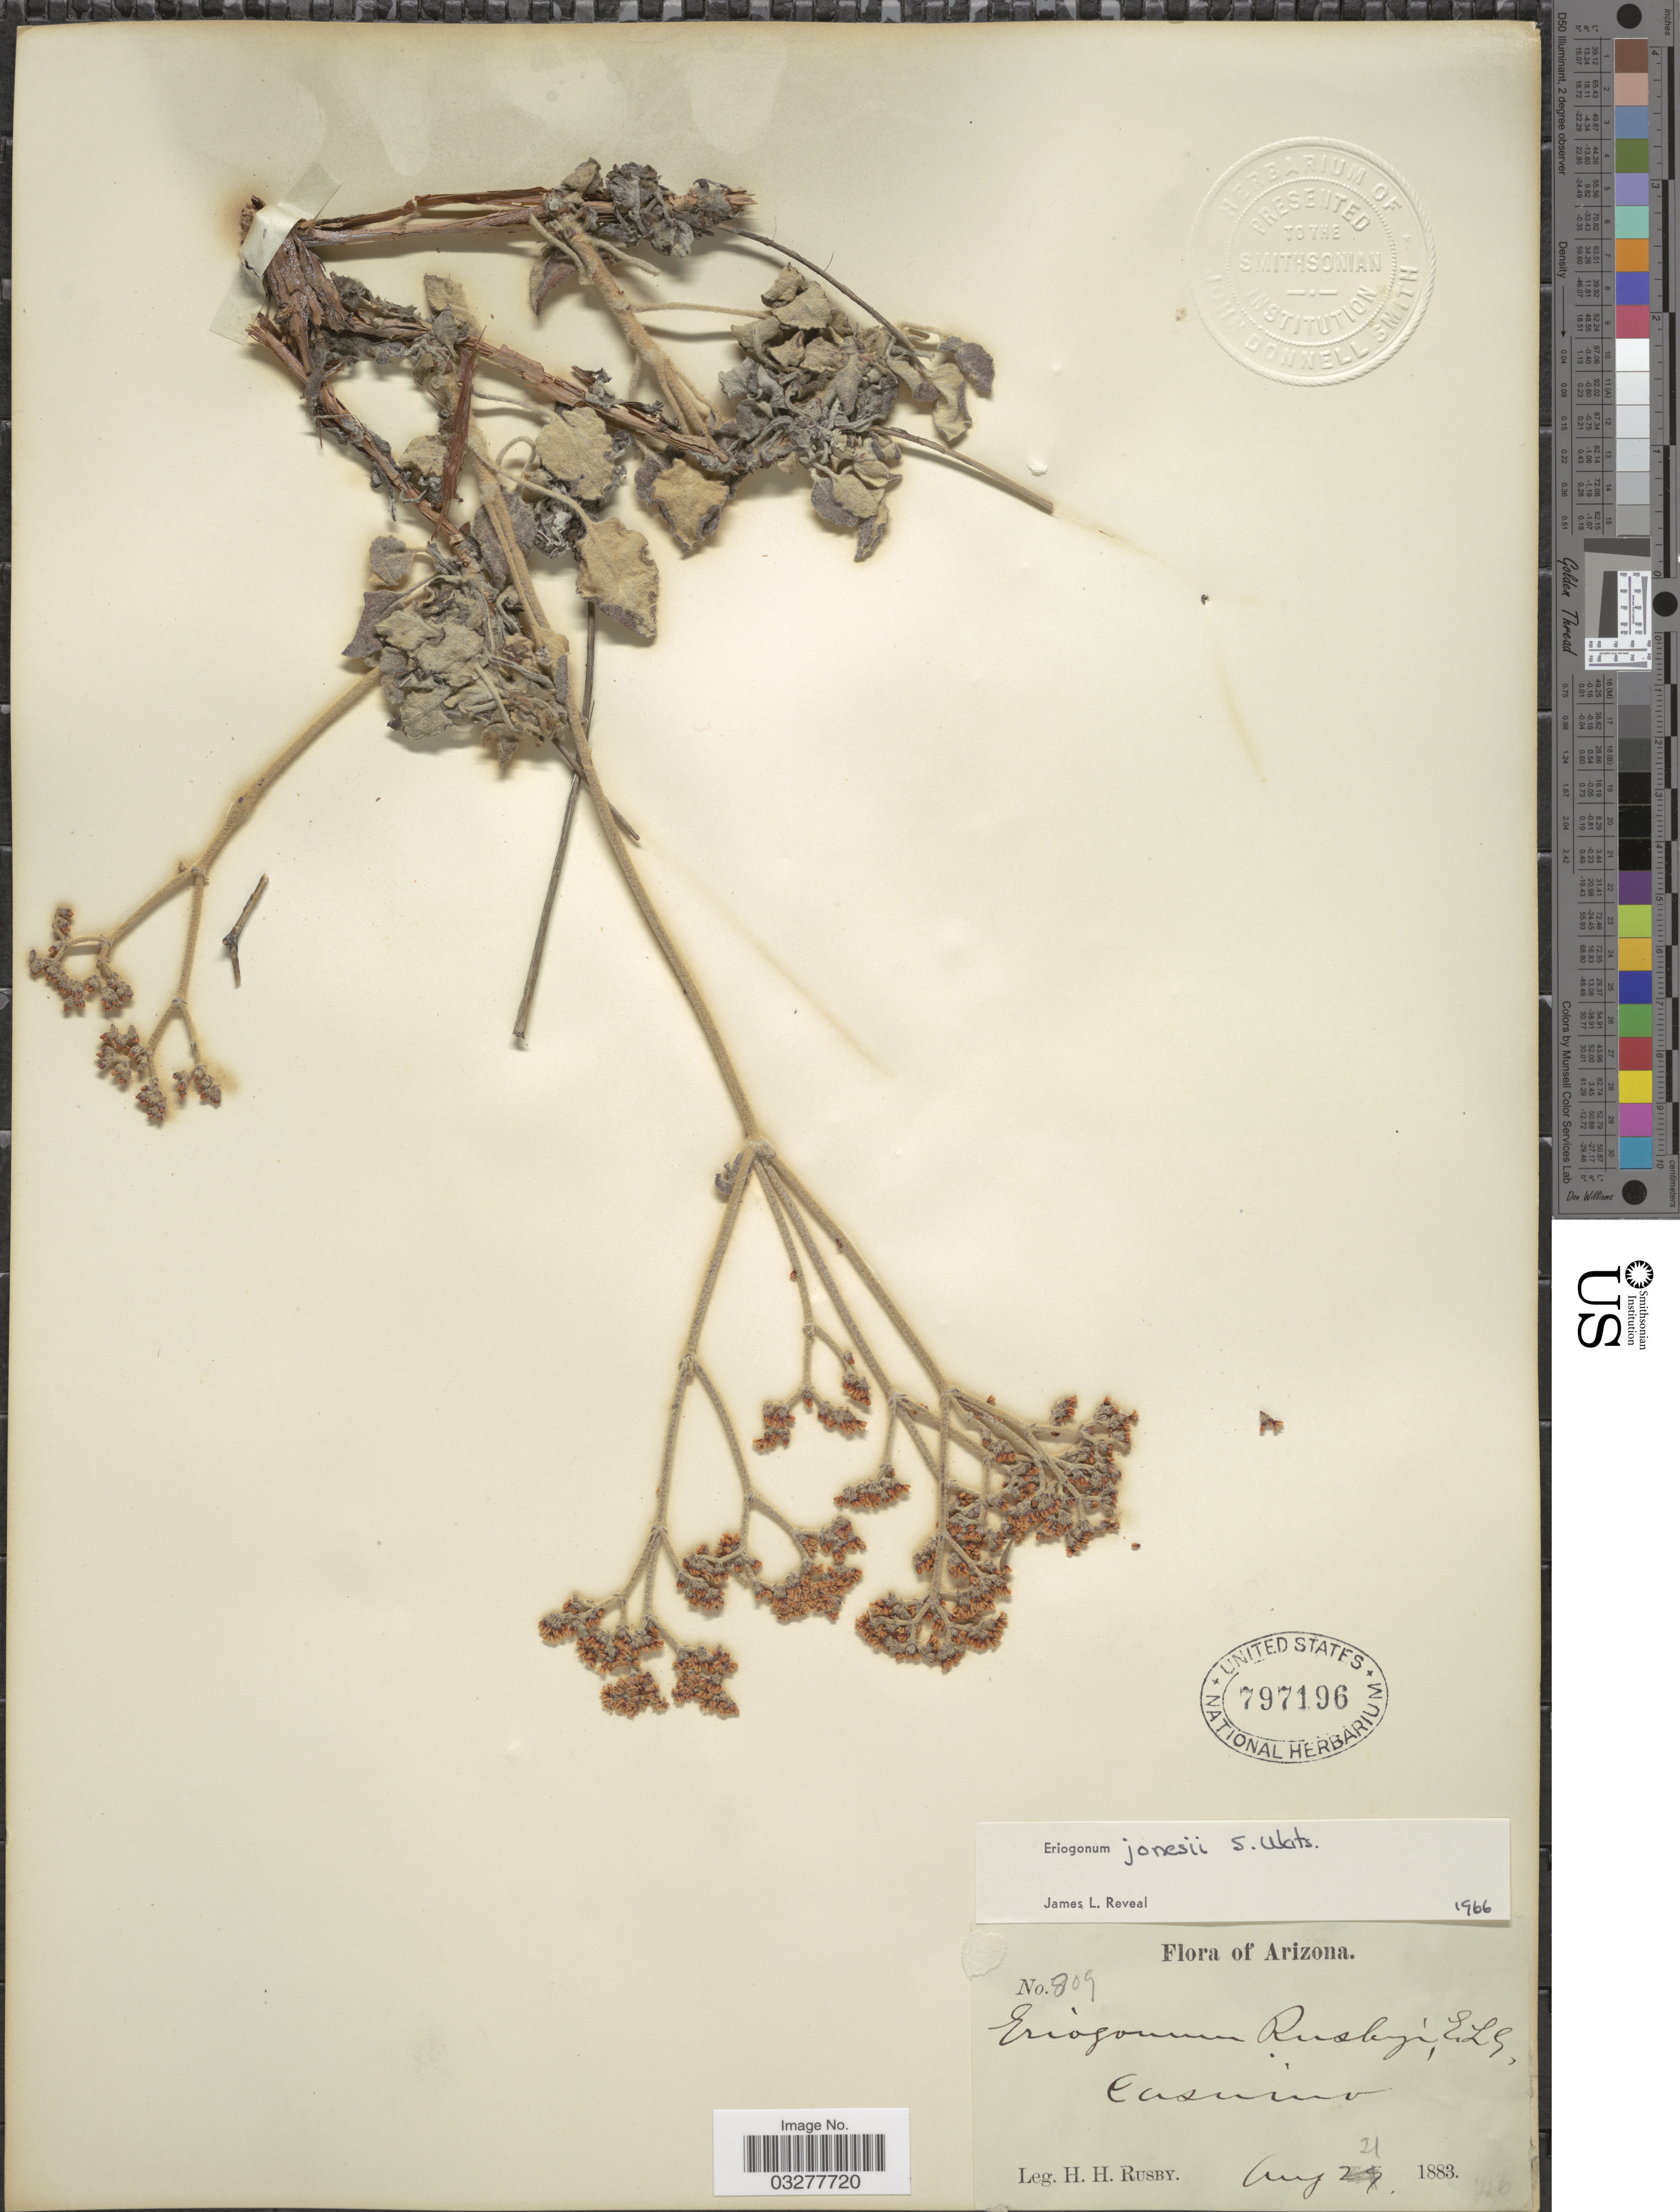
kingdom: Plantae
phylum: Tracheophyta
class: Magnoliopsida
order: Caryophyllales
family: Polygonaceae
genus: Eriogonum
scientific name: Eriogonum jonesii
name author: S. Watson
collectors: H. H. Rusby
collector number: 809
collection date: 1883-08-21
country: United States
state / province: Arizona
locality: Casnino.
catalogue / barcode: US 797196